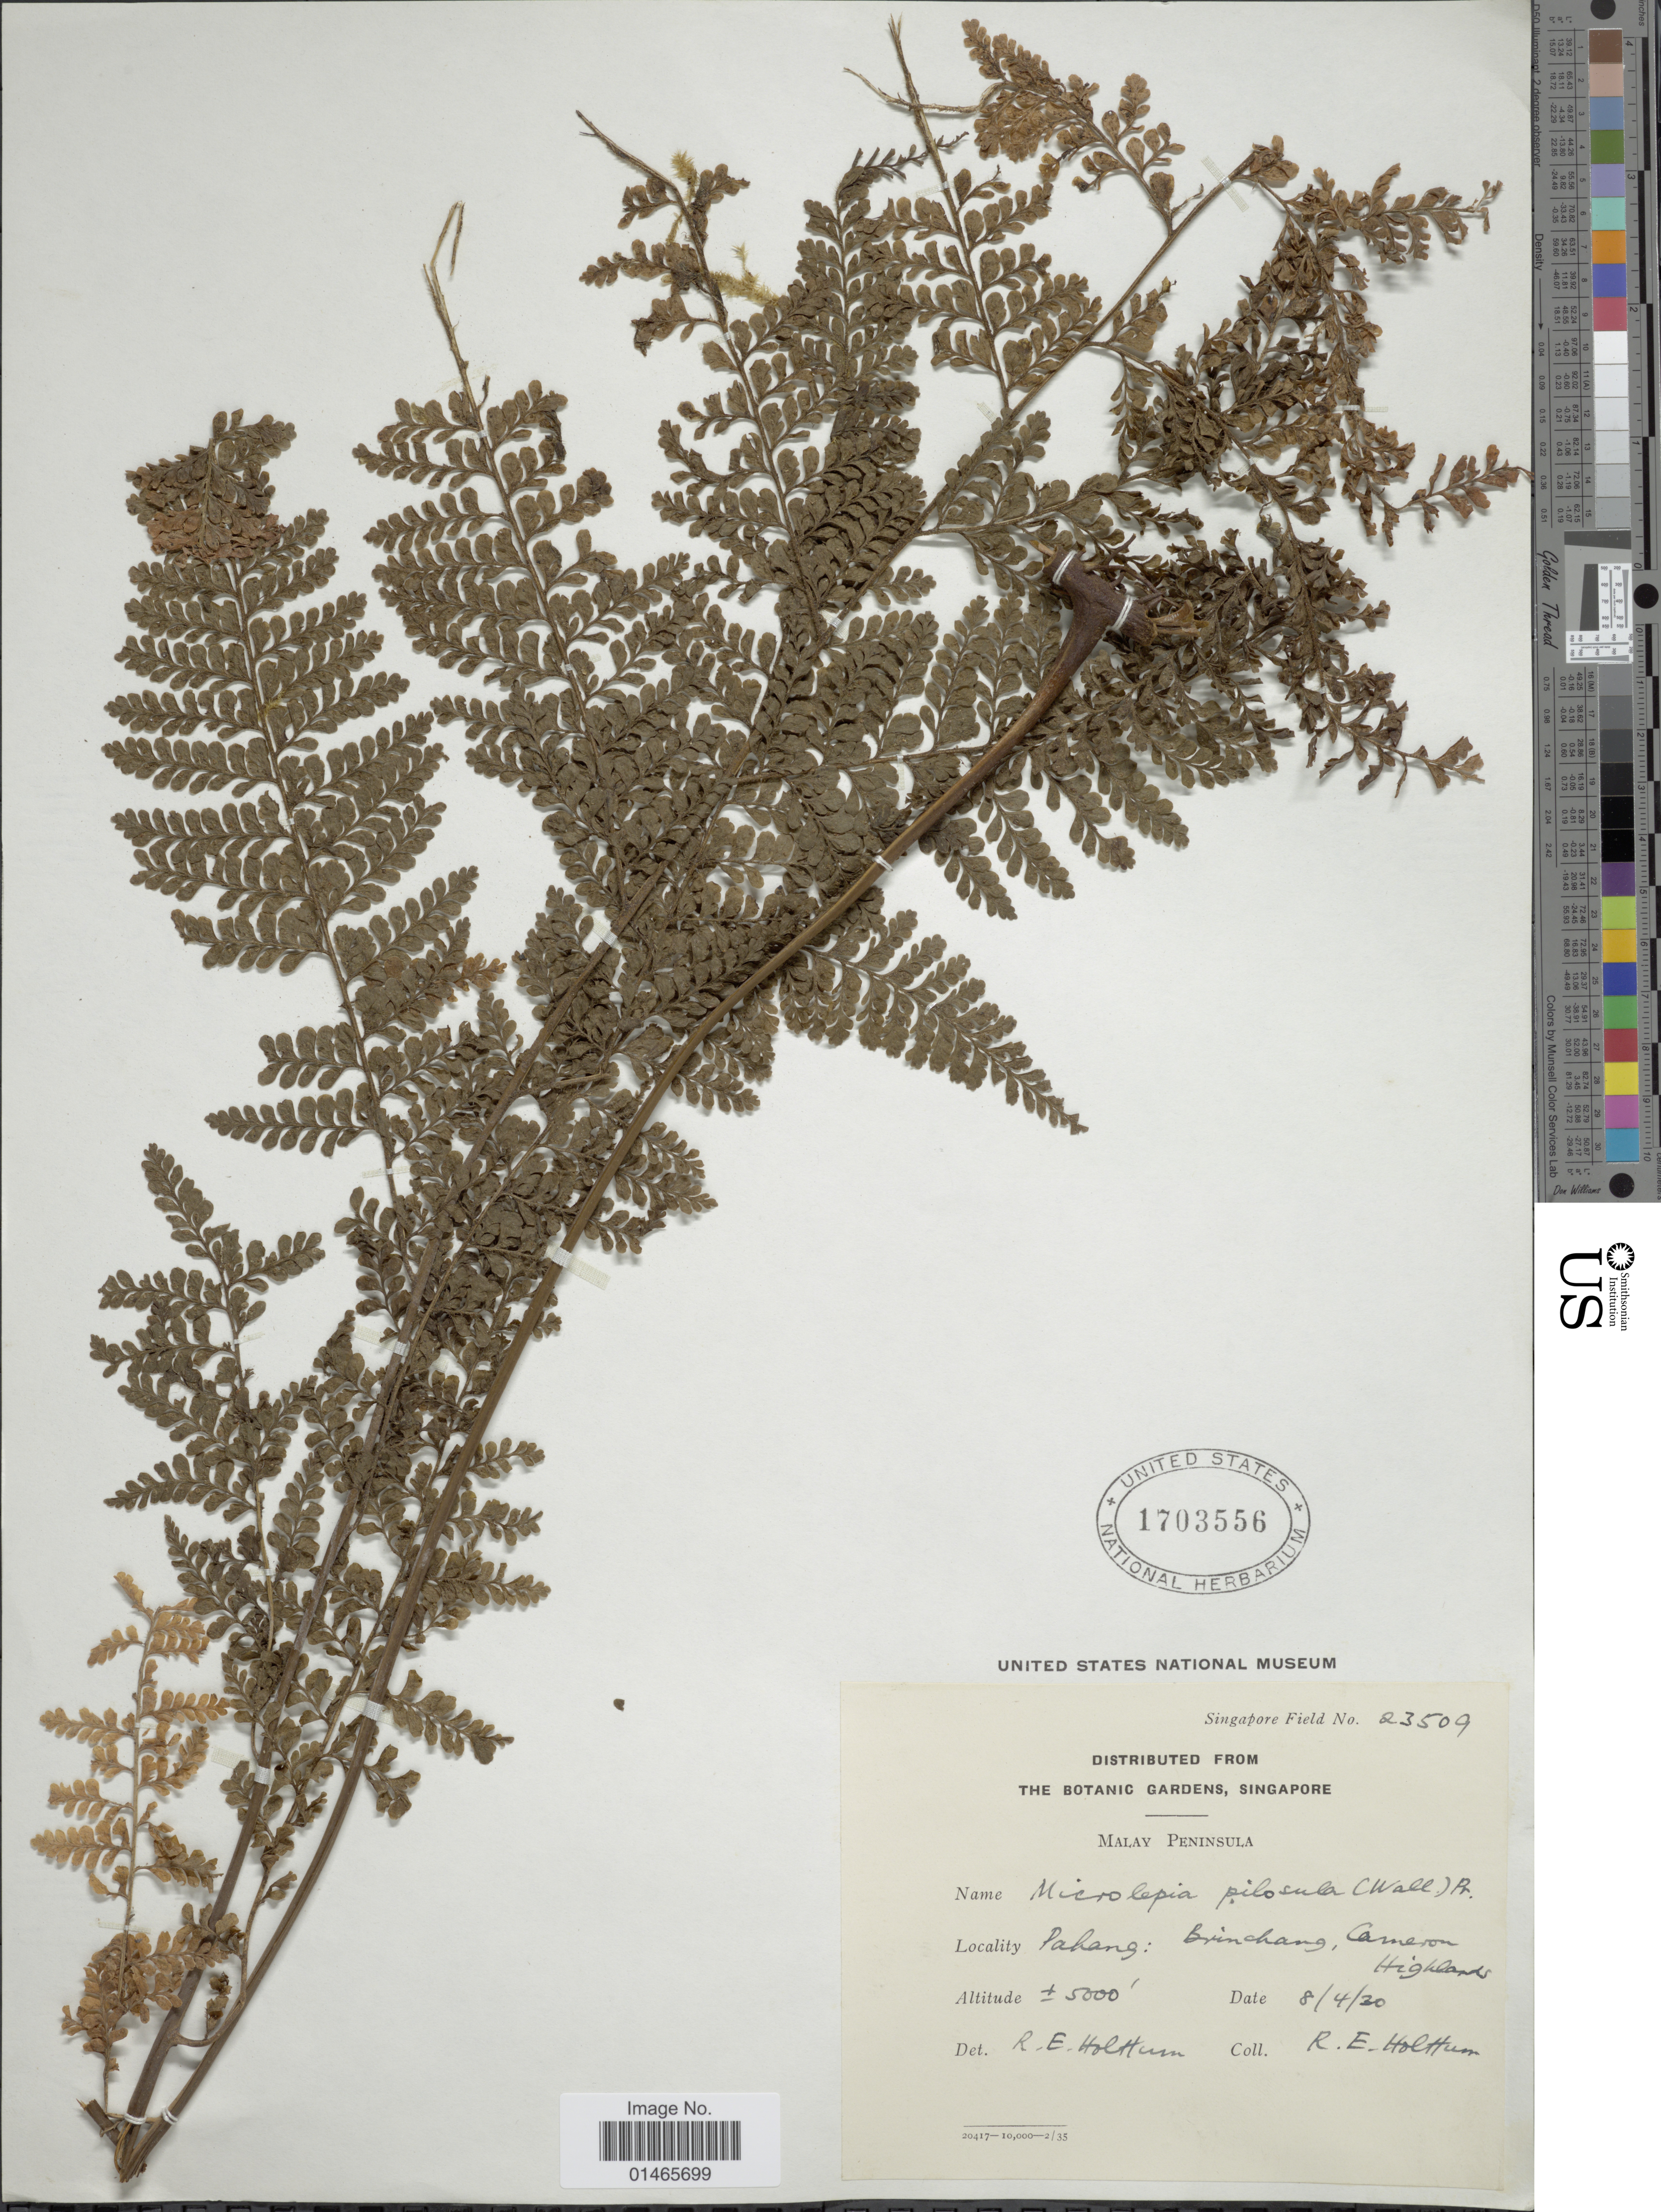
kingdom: Plantae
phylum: Tracheophyta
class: Polypodiopsida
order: Polypodiales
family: Dennstaedtiaceae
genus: Microlepia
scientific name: Microlepia rhomboidea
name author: (Wall. ex Kunze) Prantl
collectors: R. E. Holttum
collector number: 23509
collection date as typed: Transcribed d/m/y: 8/4/30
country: Malaysia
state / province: Pahang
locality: Peninsula, Brindang, Cameron [interpreted]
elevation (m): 1524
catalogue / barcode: US 1703556